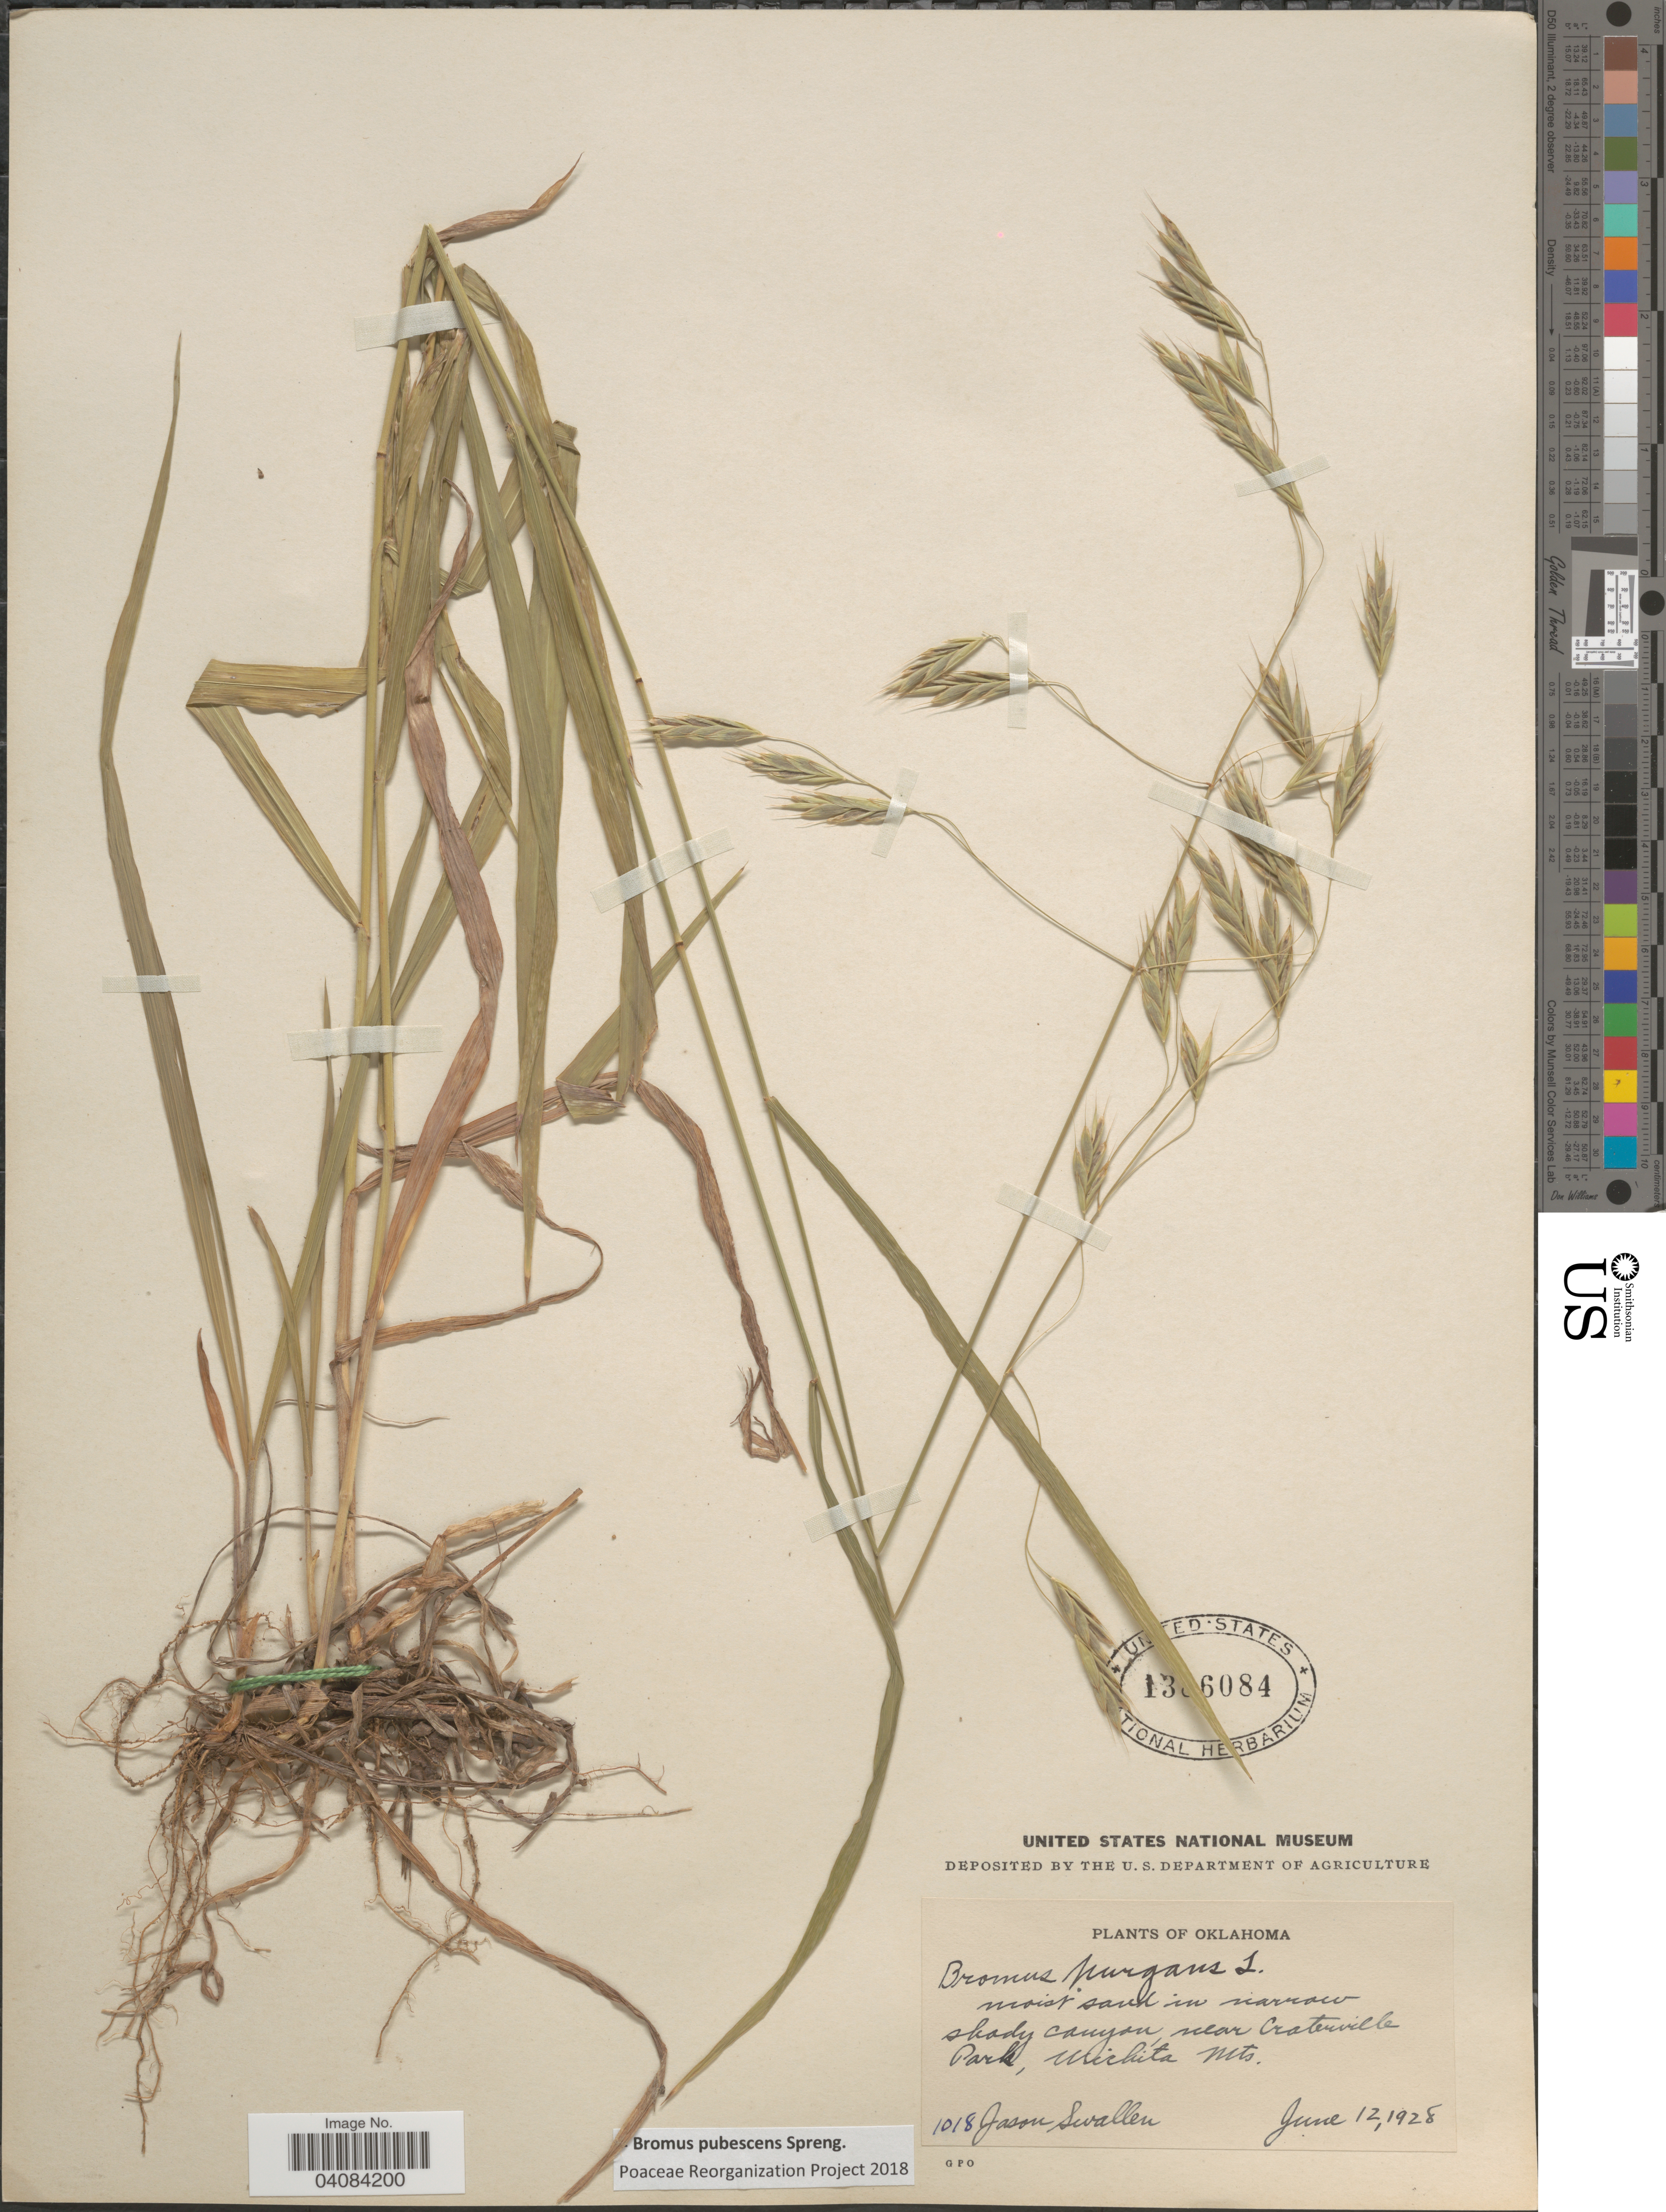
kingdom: Plantae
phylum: Tracheophyta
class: Liliopsida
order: Poales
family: Poaceae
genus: Bromus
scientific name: Bromus pubescens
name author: Muhl. ex Willd.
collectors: J. R. Swallen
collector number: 1018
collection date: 1928-06-12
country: United States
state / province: Oklahoma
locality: Near Craterville Park, Wichita Mts.